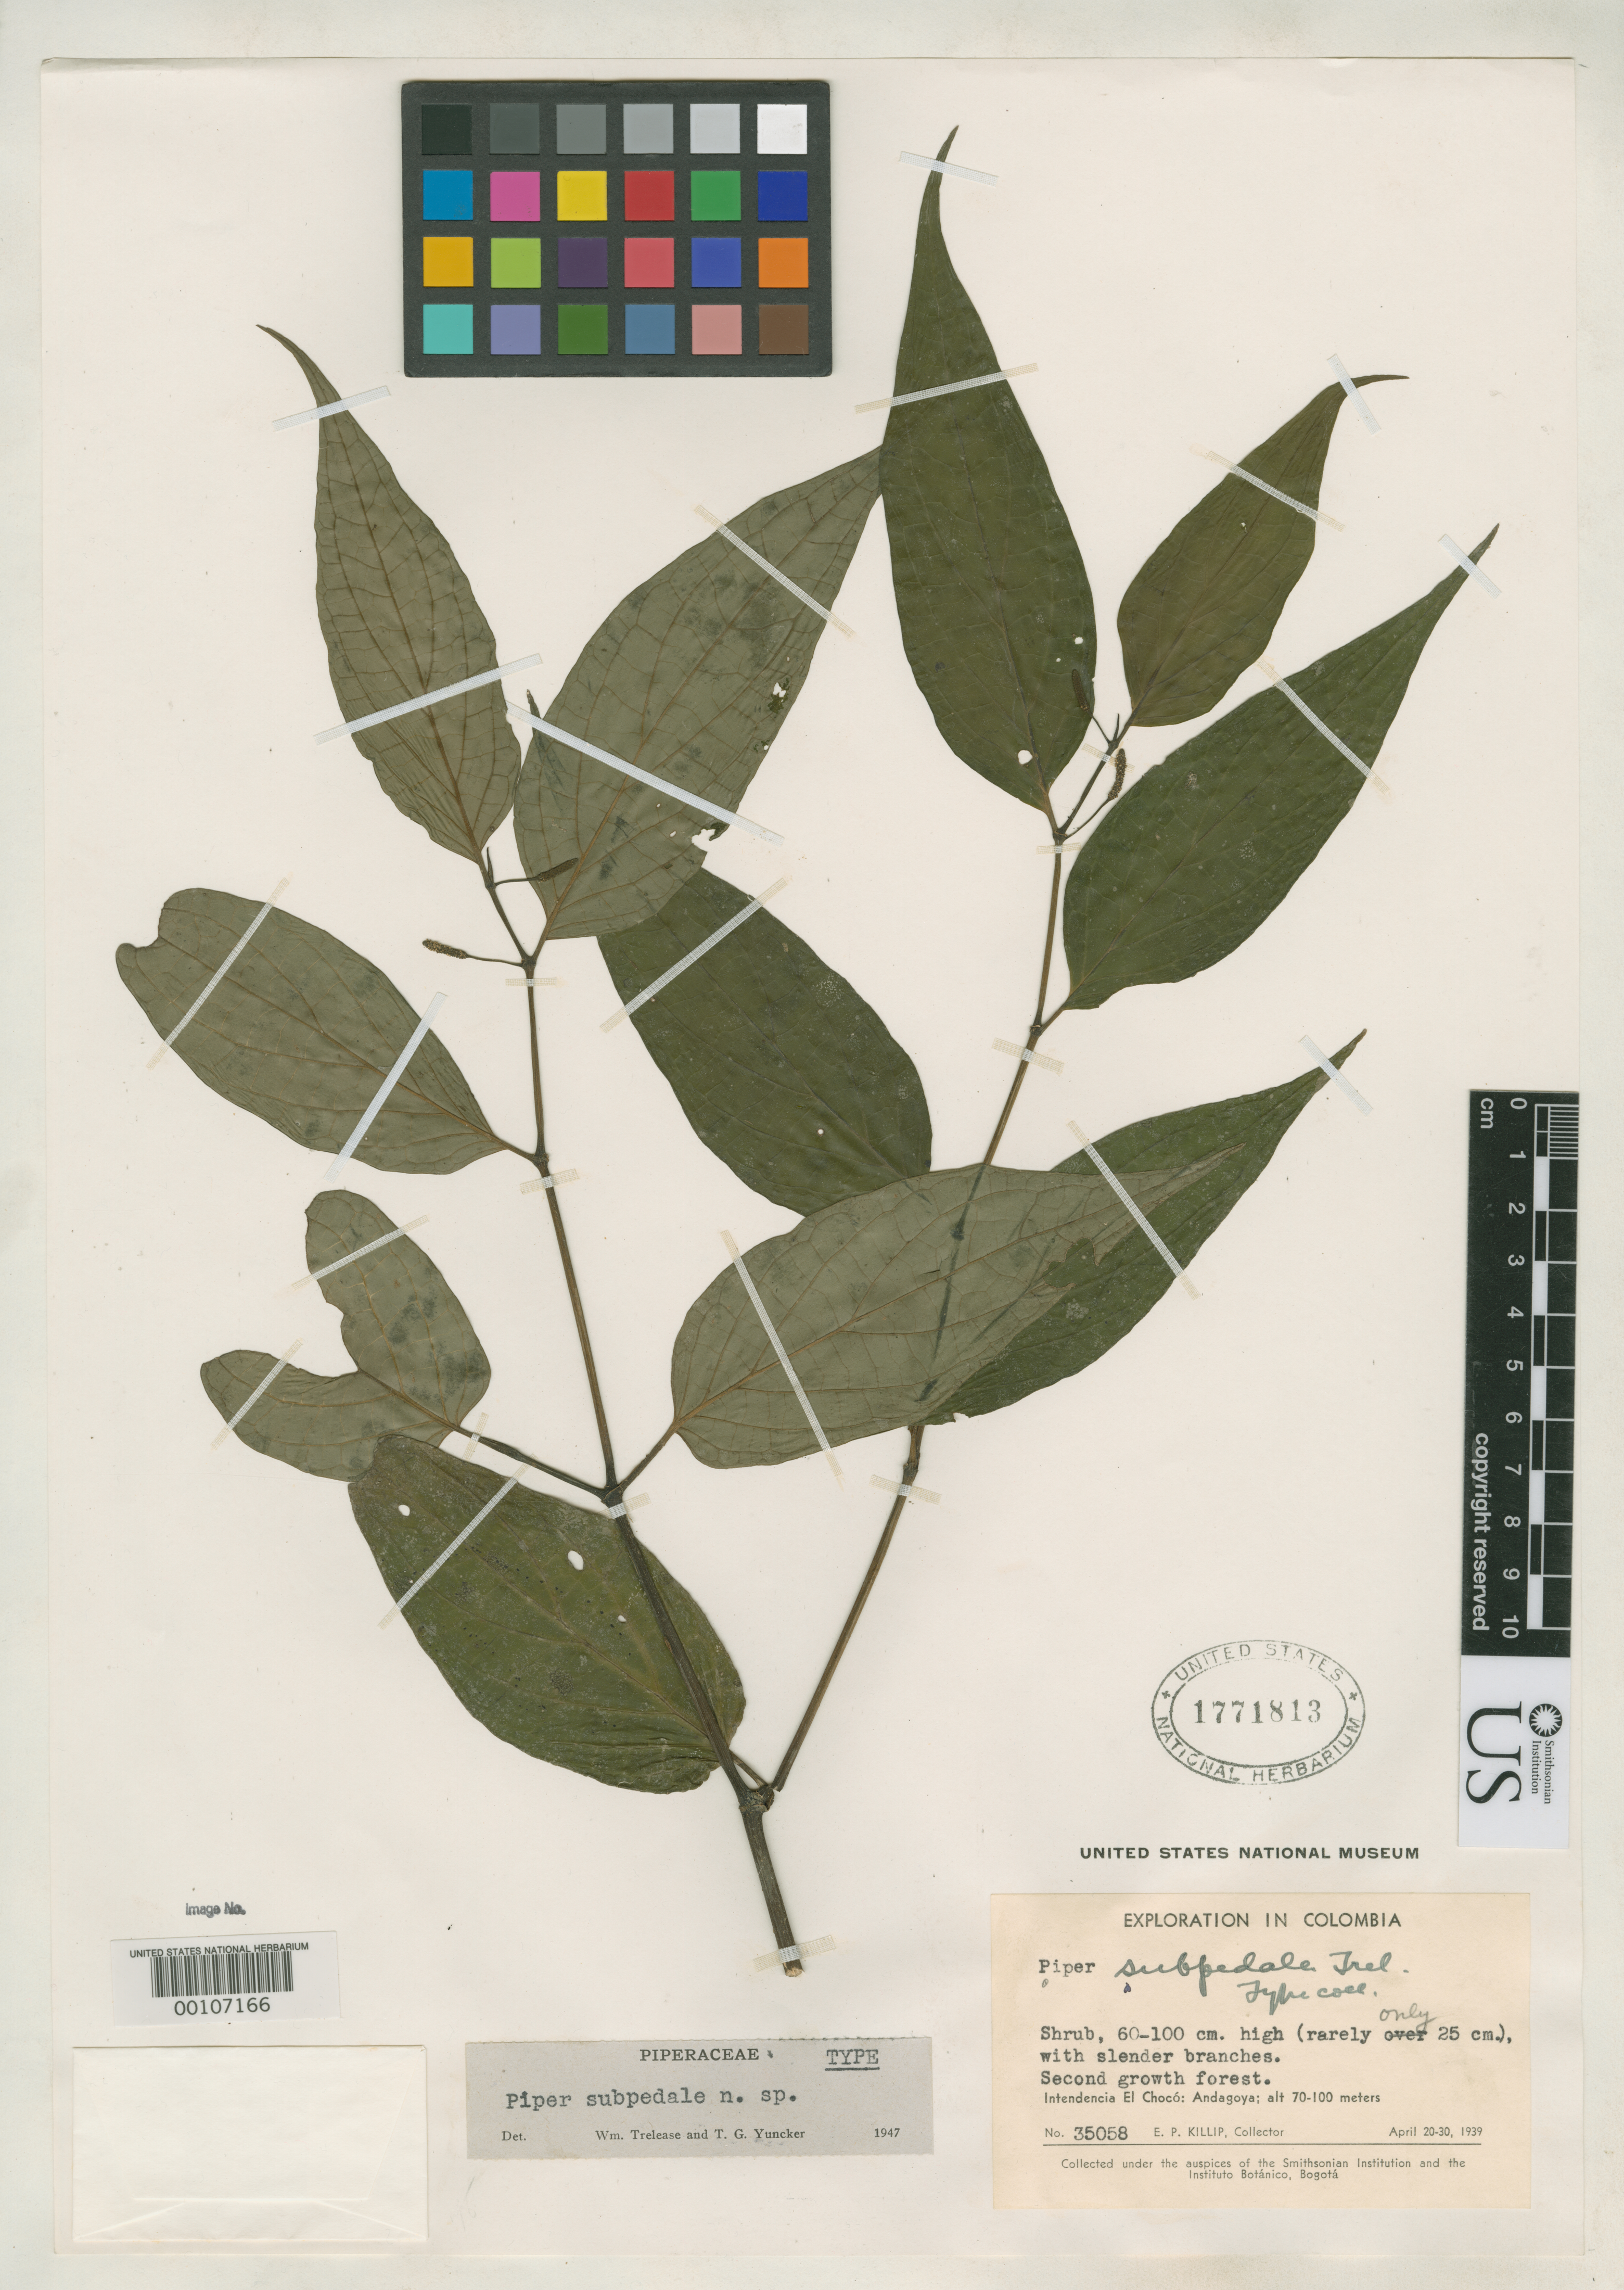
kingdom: Plantae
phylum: Tracheophyta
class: Magnoliopsida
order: Piperales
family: Piperaceae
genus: Piper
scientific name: Piper subpedale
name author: Trel. & Yunck.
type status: Holotype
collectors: E. P. Killip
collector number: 35058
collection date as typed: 20 Apr 1939 to 30 Apr 1939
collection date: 1939-04-20/1939-04-30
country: Colombia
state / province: Chocó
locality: Andagoya.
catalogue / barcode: US 1771813